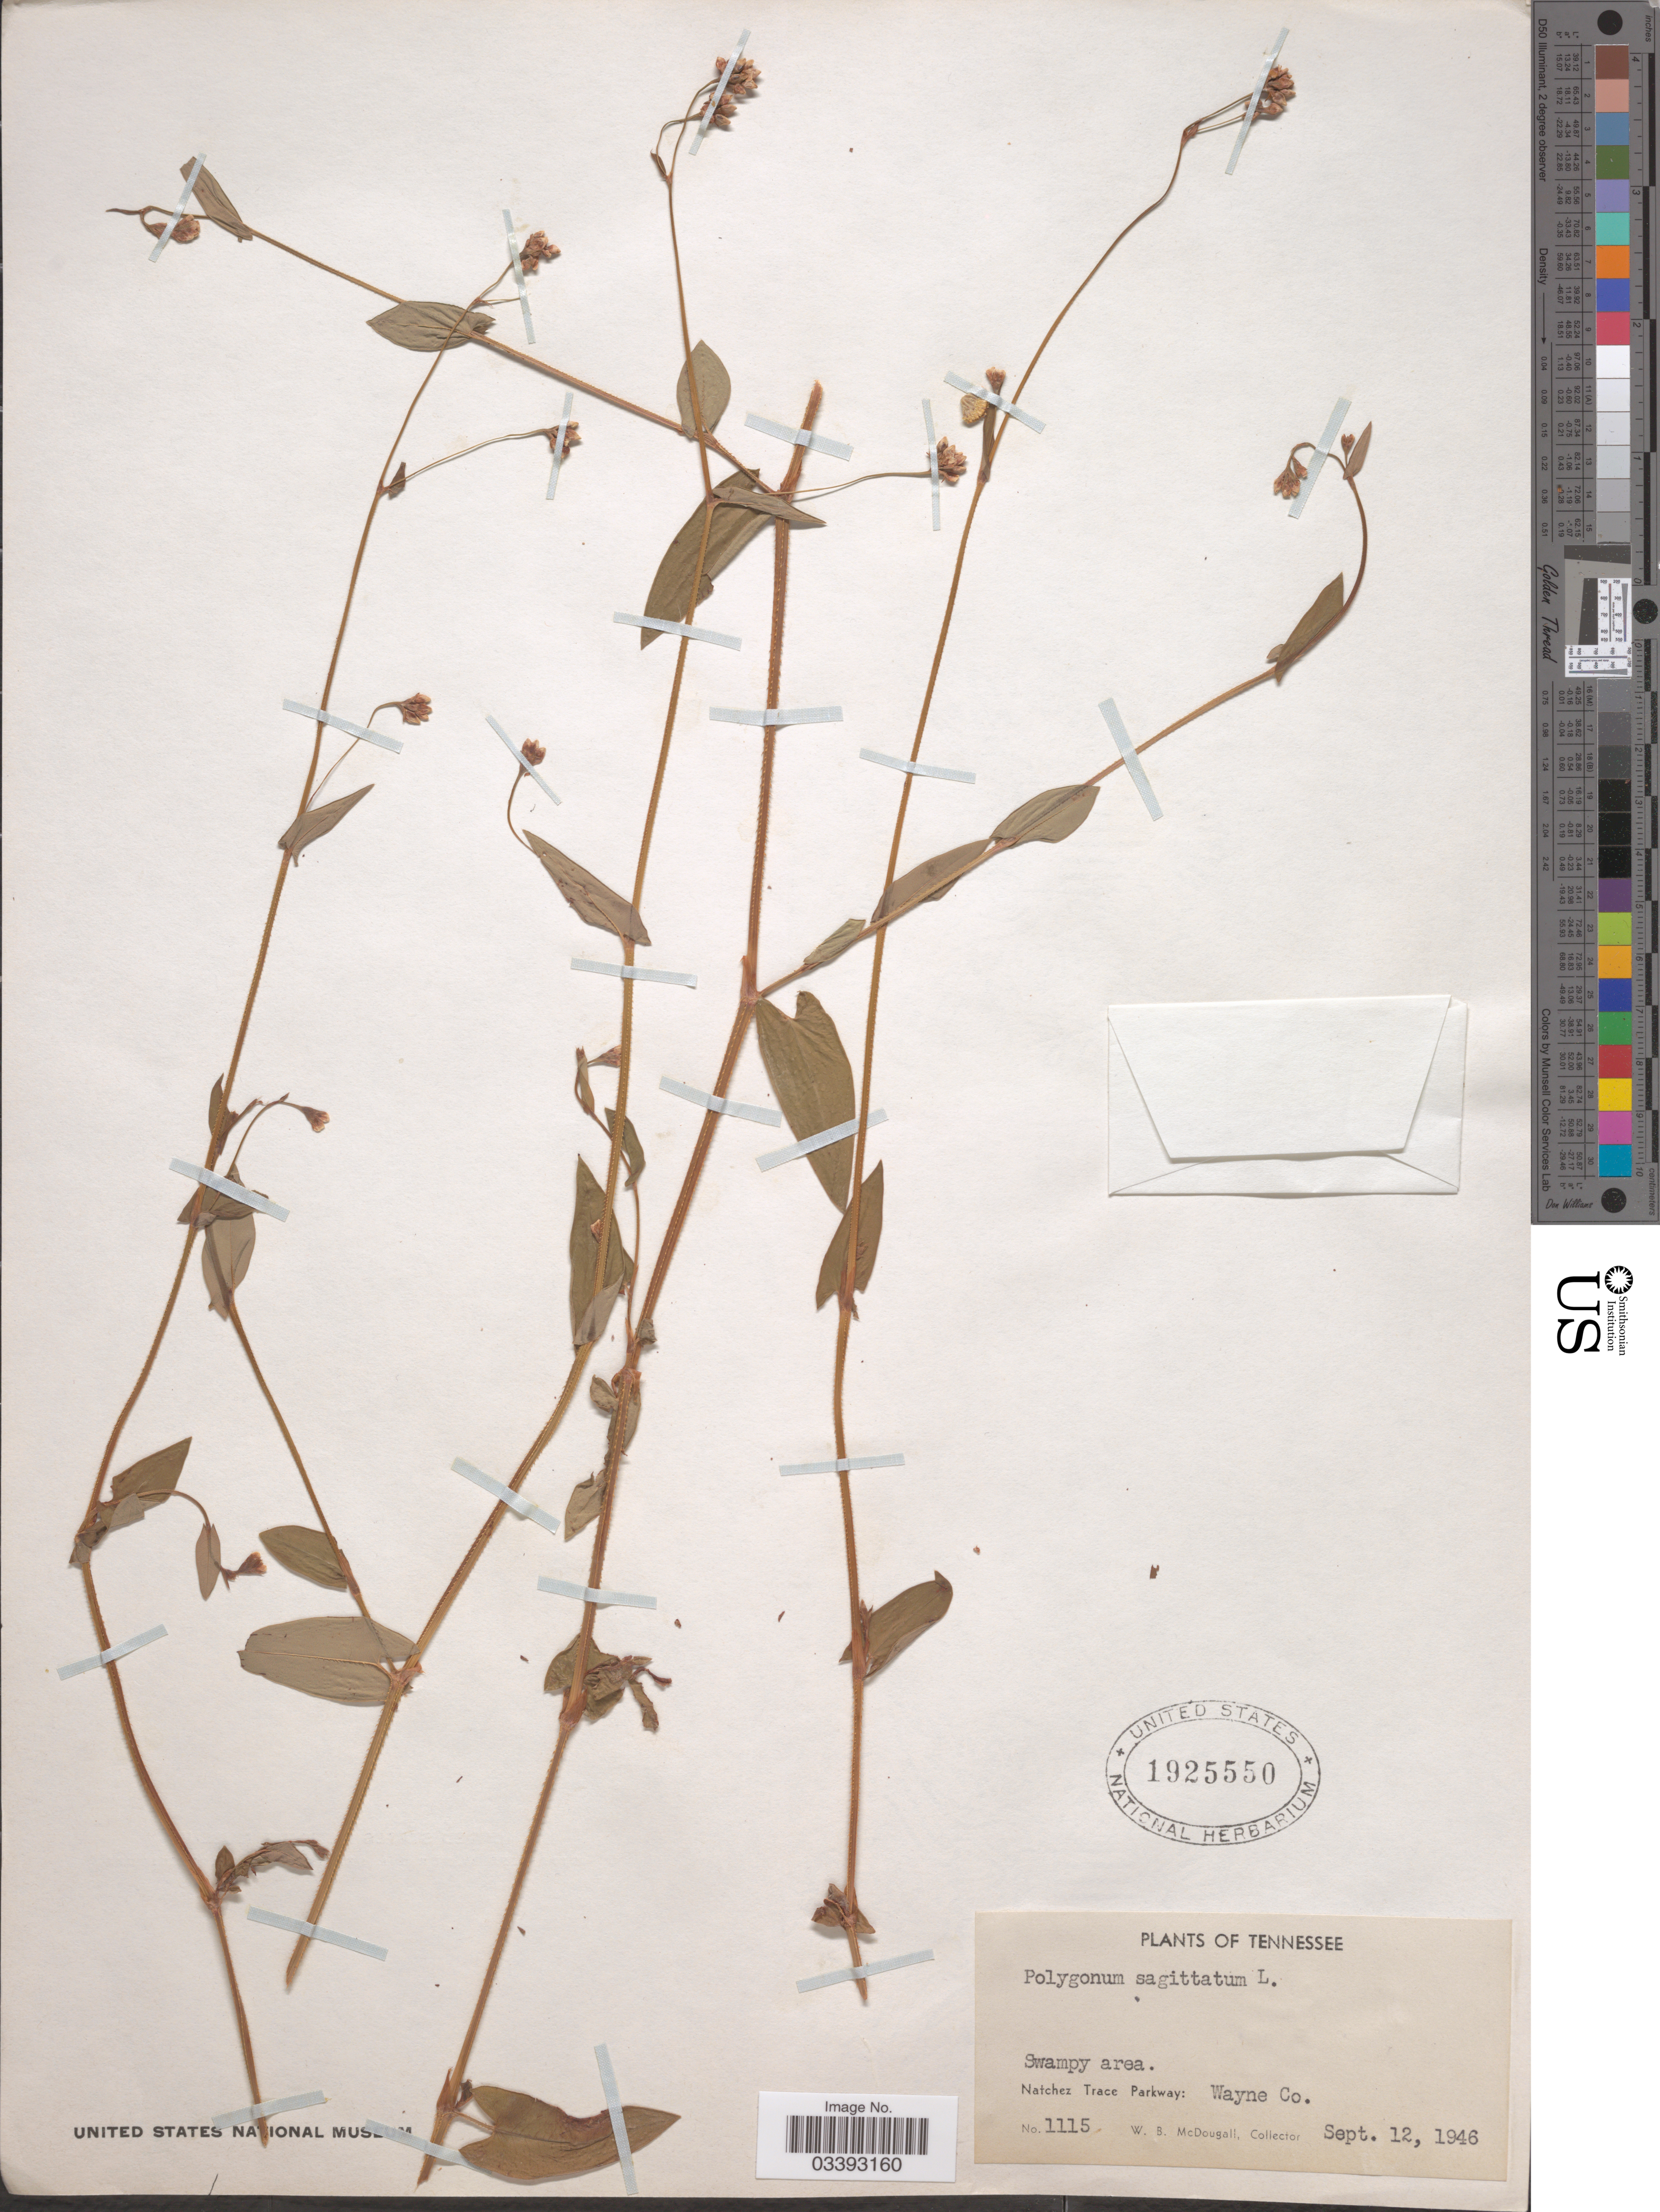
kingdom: Plantae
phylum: Tracheophyta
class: Magnoliopsida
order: Caryophyllales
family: Polygonaceae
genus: Persicaria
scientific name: Persicaria sagittata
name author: (L.) H. Gross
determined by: Atha, D. E.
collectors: W. B. McDougall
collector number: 1115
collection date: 1946-09-12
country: United States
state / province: Tennessee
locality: Natchez Trace Parkway: Wayne Co.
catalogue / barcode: US 1925550